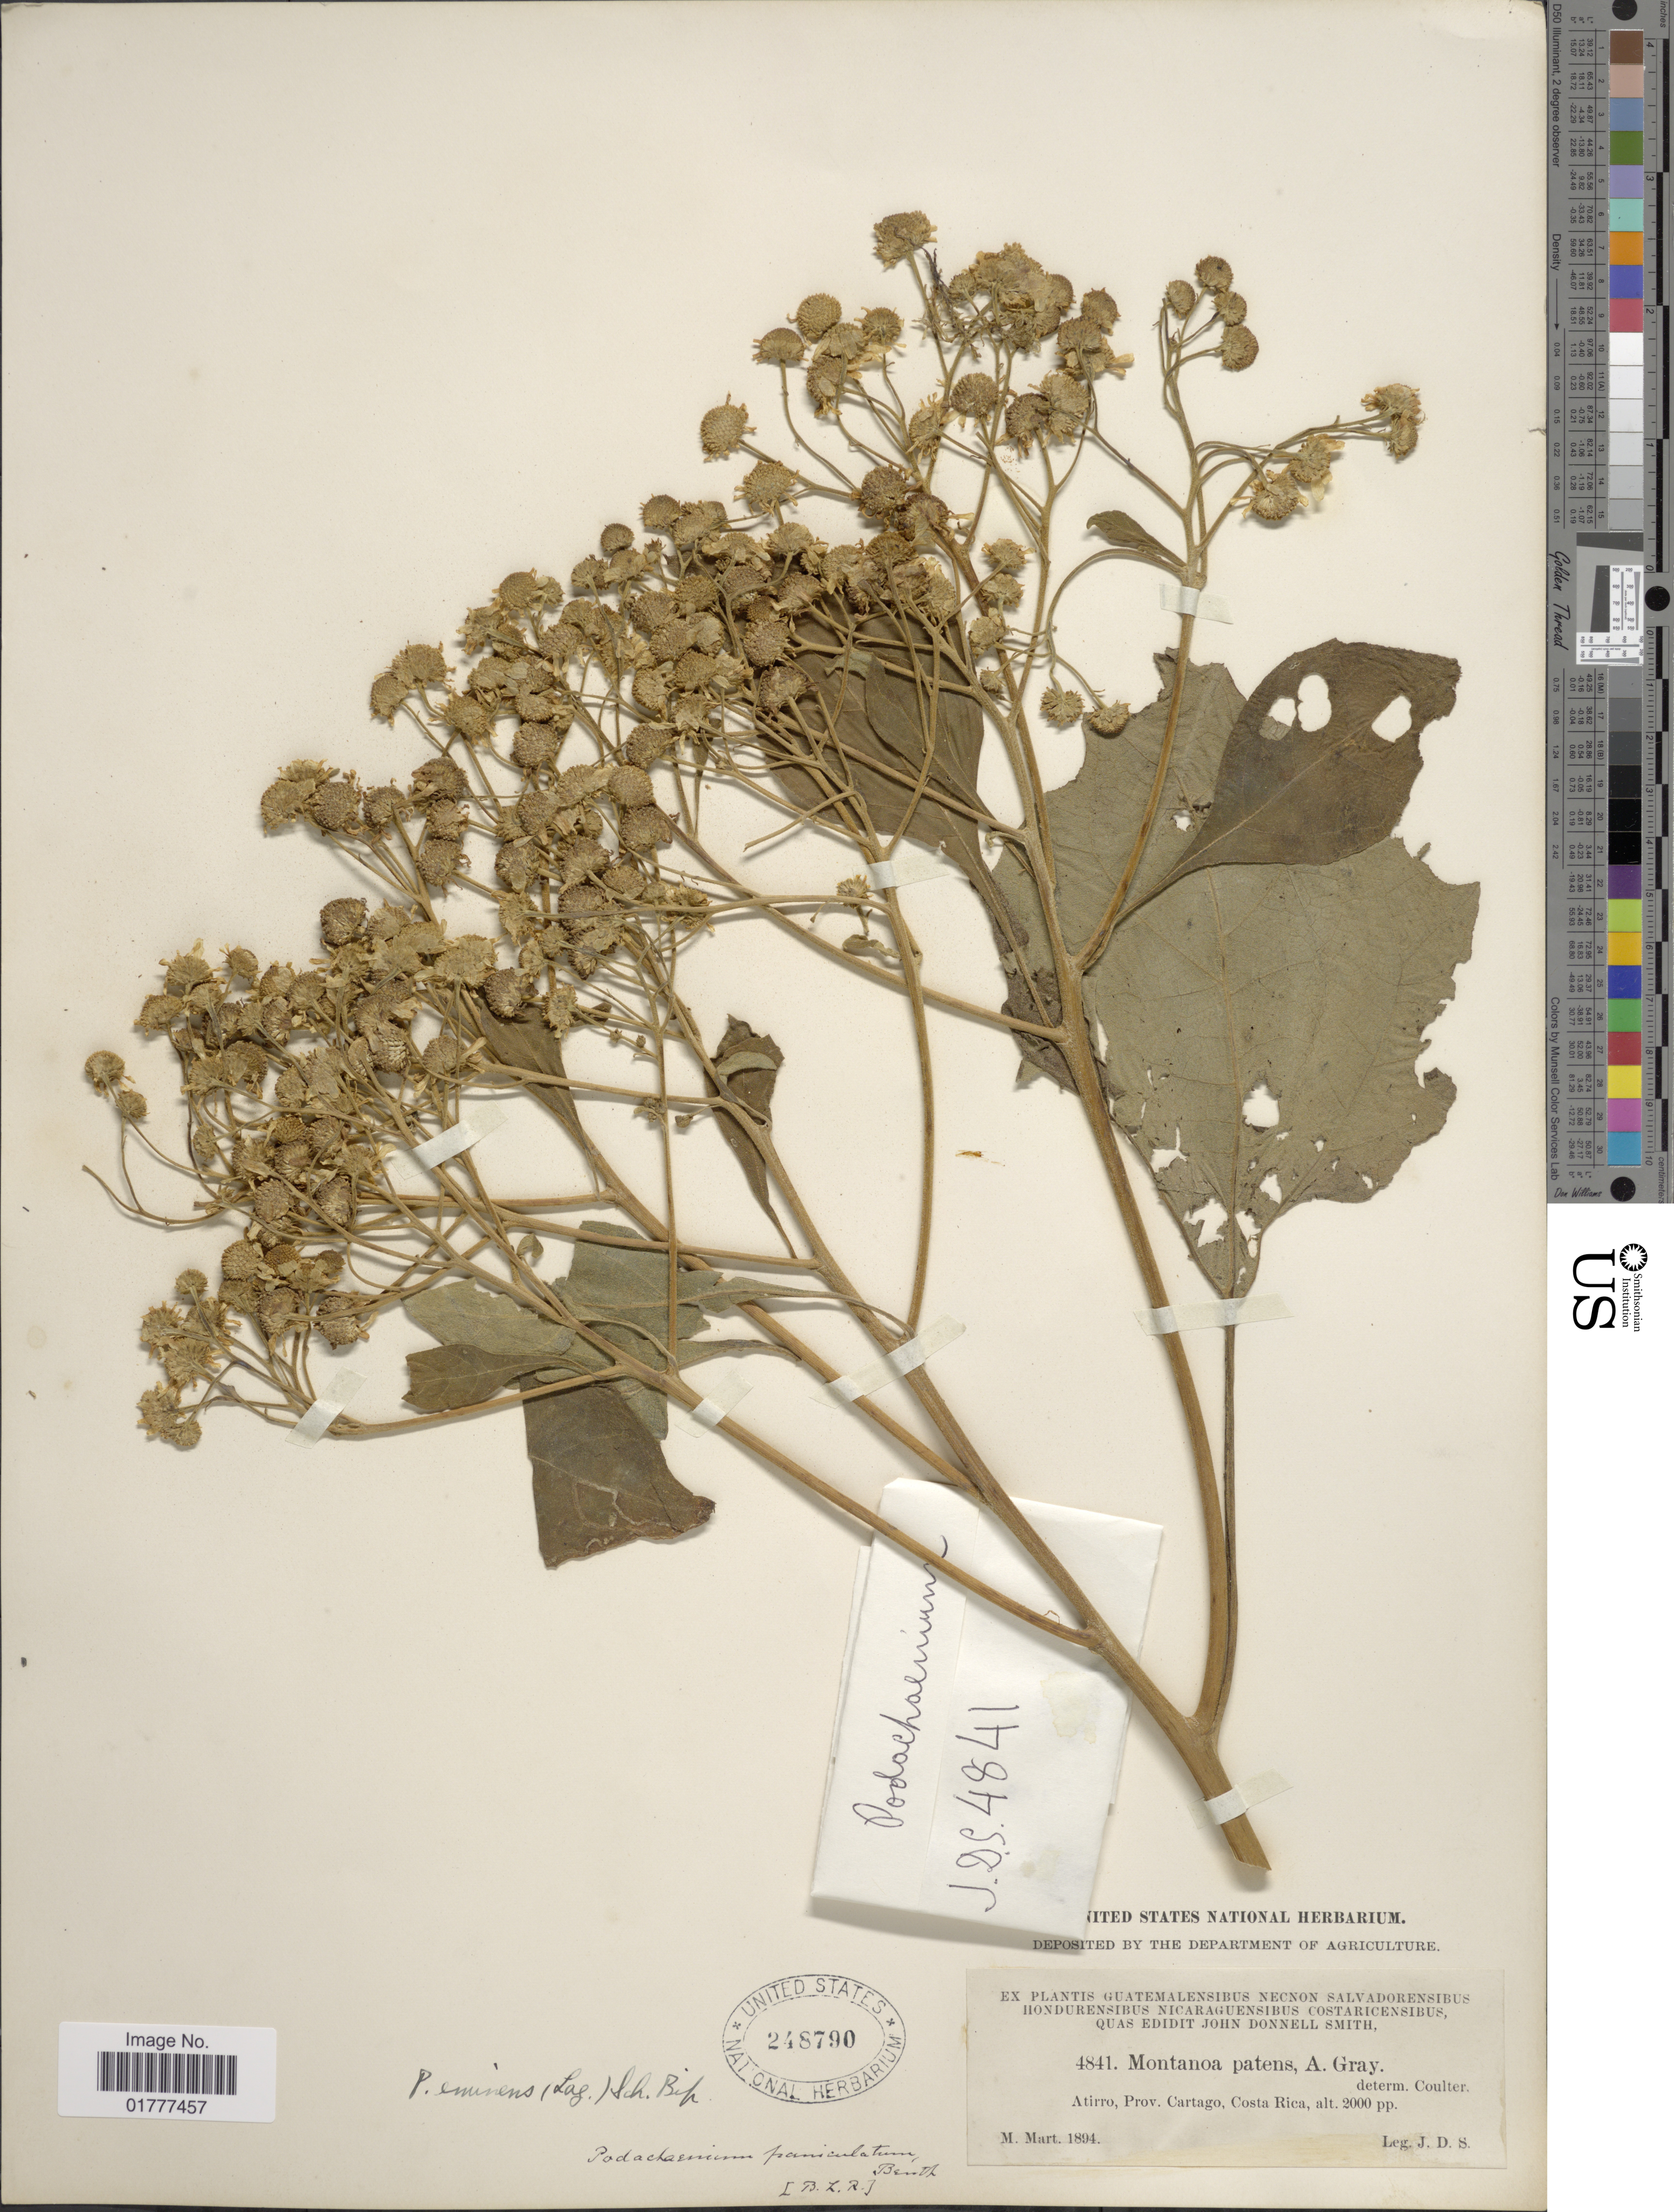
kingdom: Plantae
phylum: Tracheophyta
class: Magnoliopsida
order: Asterales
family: Asteraceae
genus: Podachaenium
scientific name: Podachaenium eminens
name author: (Lag.) Sch. Bip. ex Sch. Bip.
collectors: J. Donnell Smith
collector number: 4841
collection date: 1894-03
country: Costa Rica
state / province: Cartago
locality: Atirro, Prov. Cartago, Costa Rica.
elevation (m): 610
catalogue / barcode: US 248790